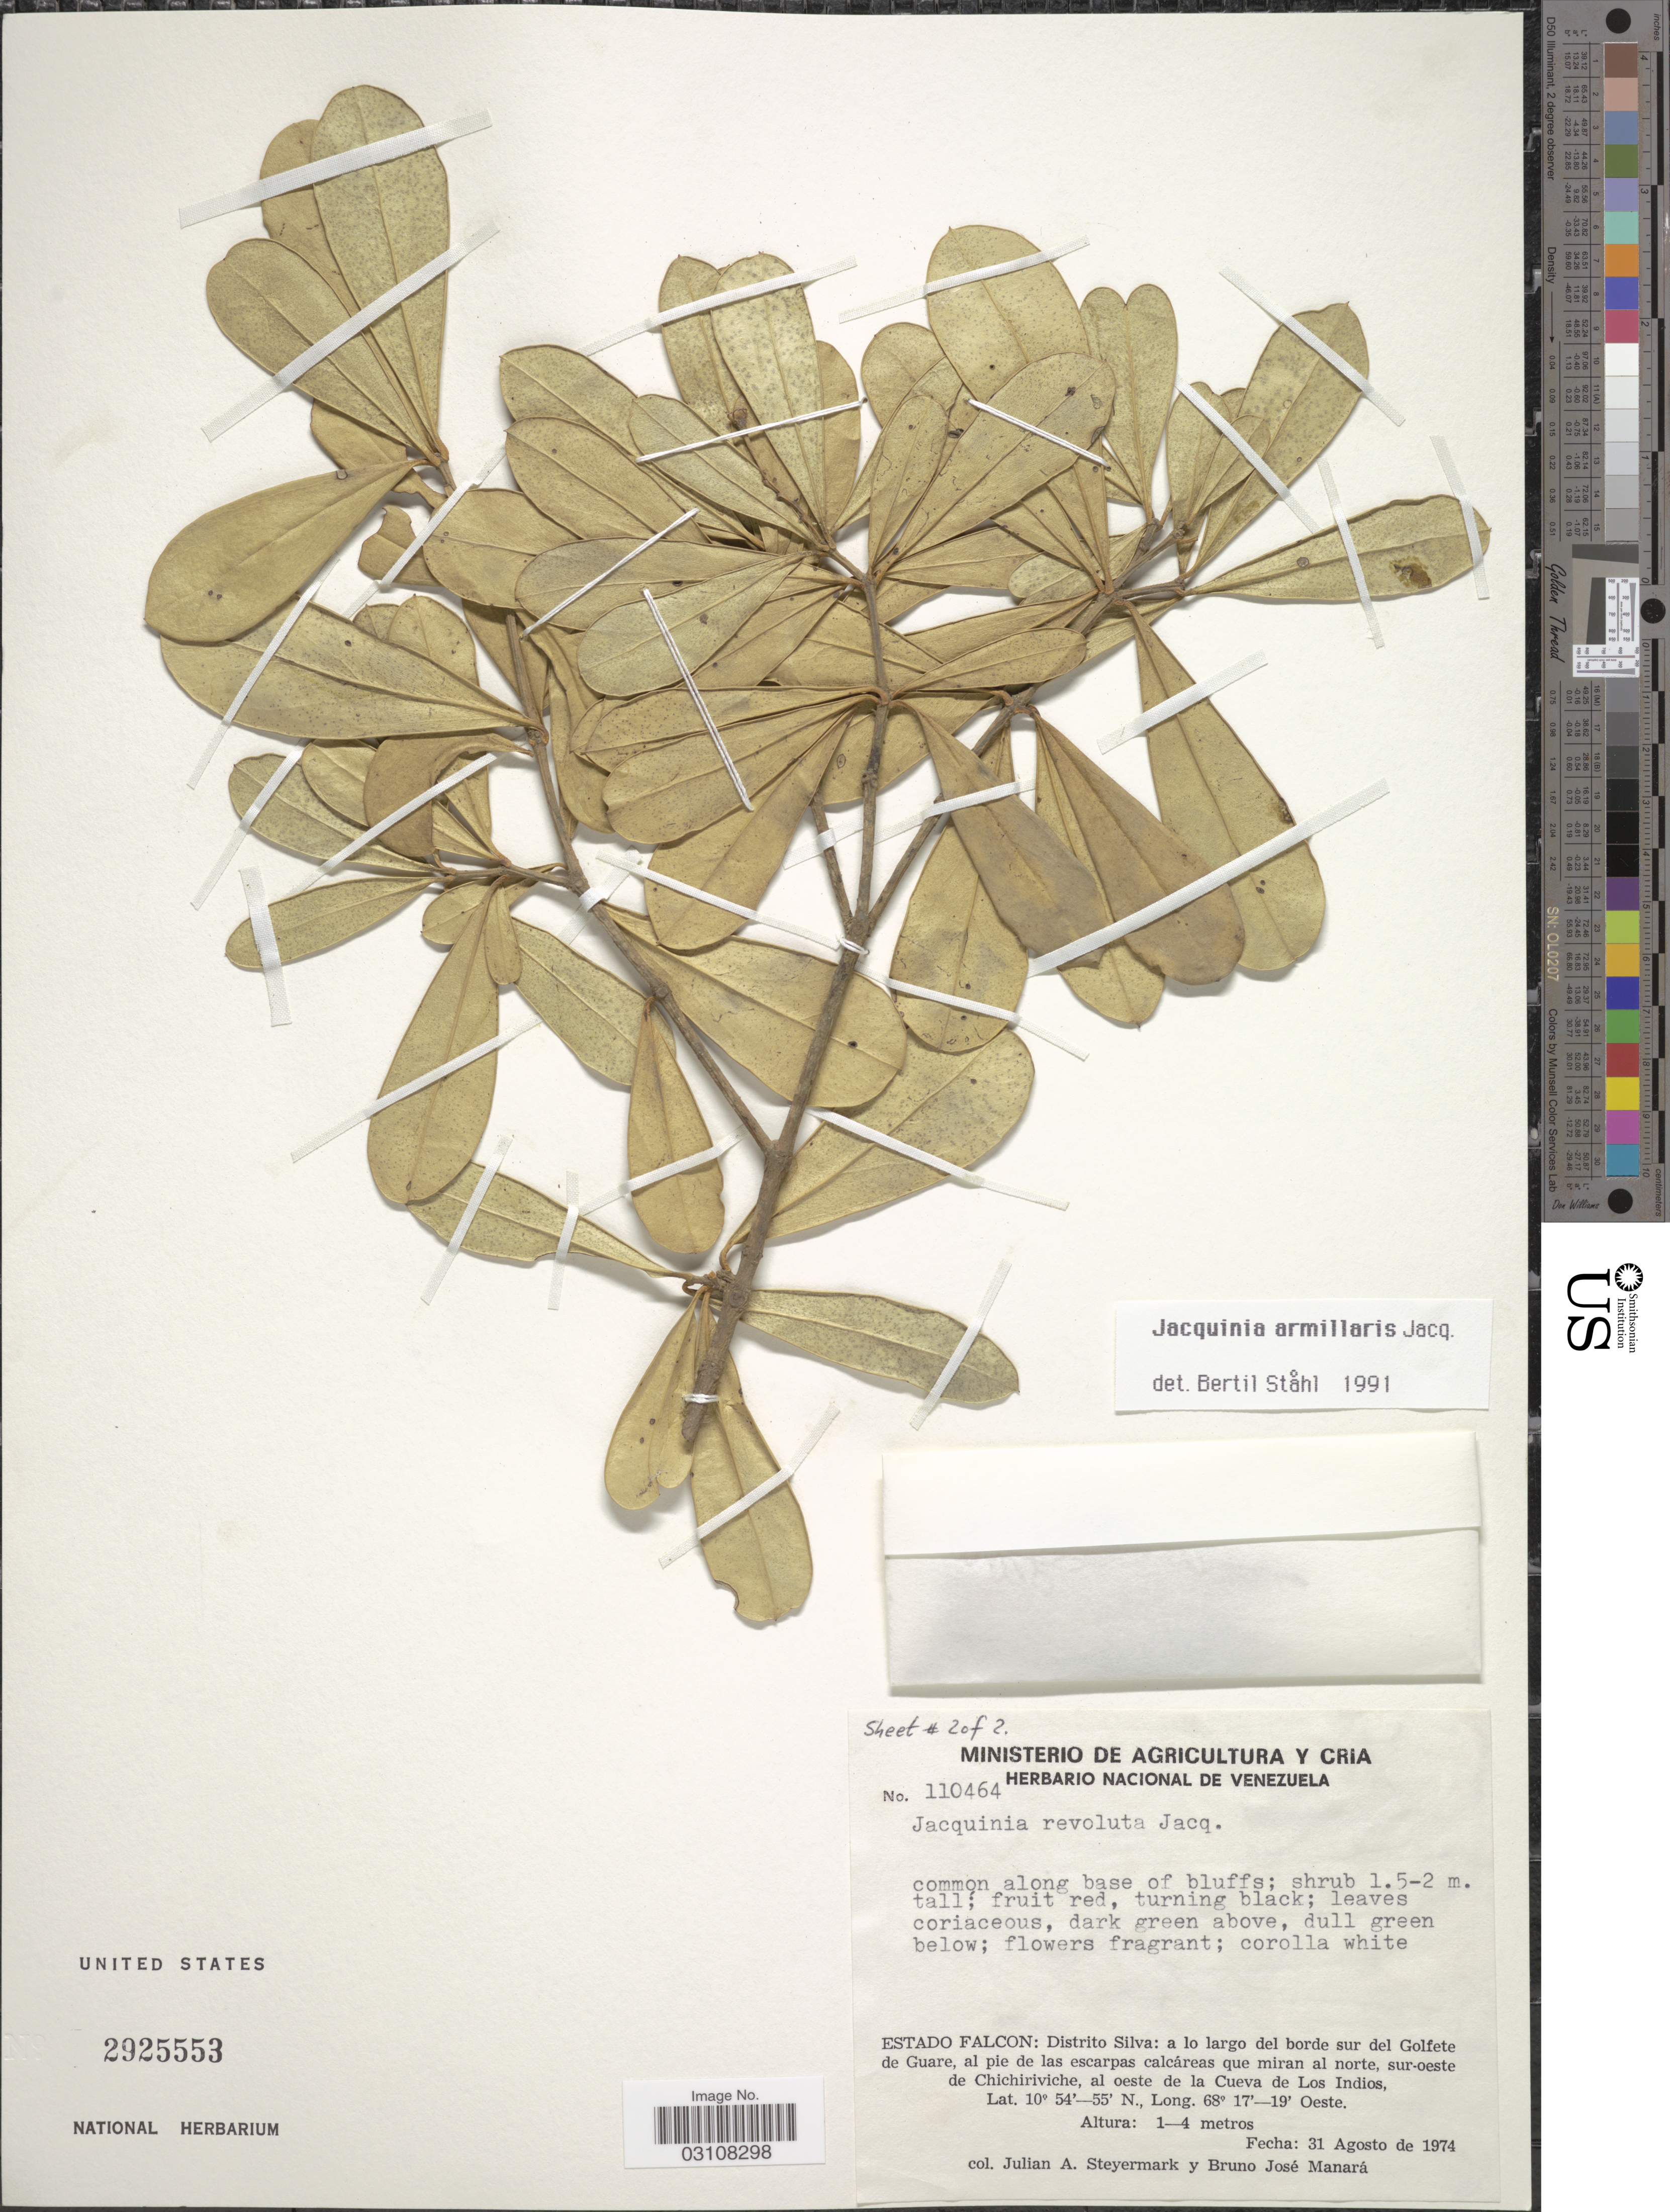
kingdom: Plantae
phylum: Tracheophyta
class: Magnoliopsida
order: Ericales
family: Primulaceae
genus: Jacquinia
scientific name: Jacquinia armillaris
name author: Jacq.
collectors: J. Steyermark & B. Manara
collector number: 110464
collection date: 1974-08-31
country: Venezuela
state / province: Falcón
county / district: Silva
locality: Distrito Silva: a lo largo del border sur del Golfete de Guare, al pie de las escarpes calcáreas que miran al norte, sur-oeste de Chichiriviche, al oeste de la Cueva de Los Indios.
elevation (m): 1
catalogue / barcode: US 2925553